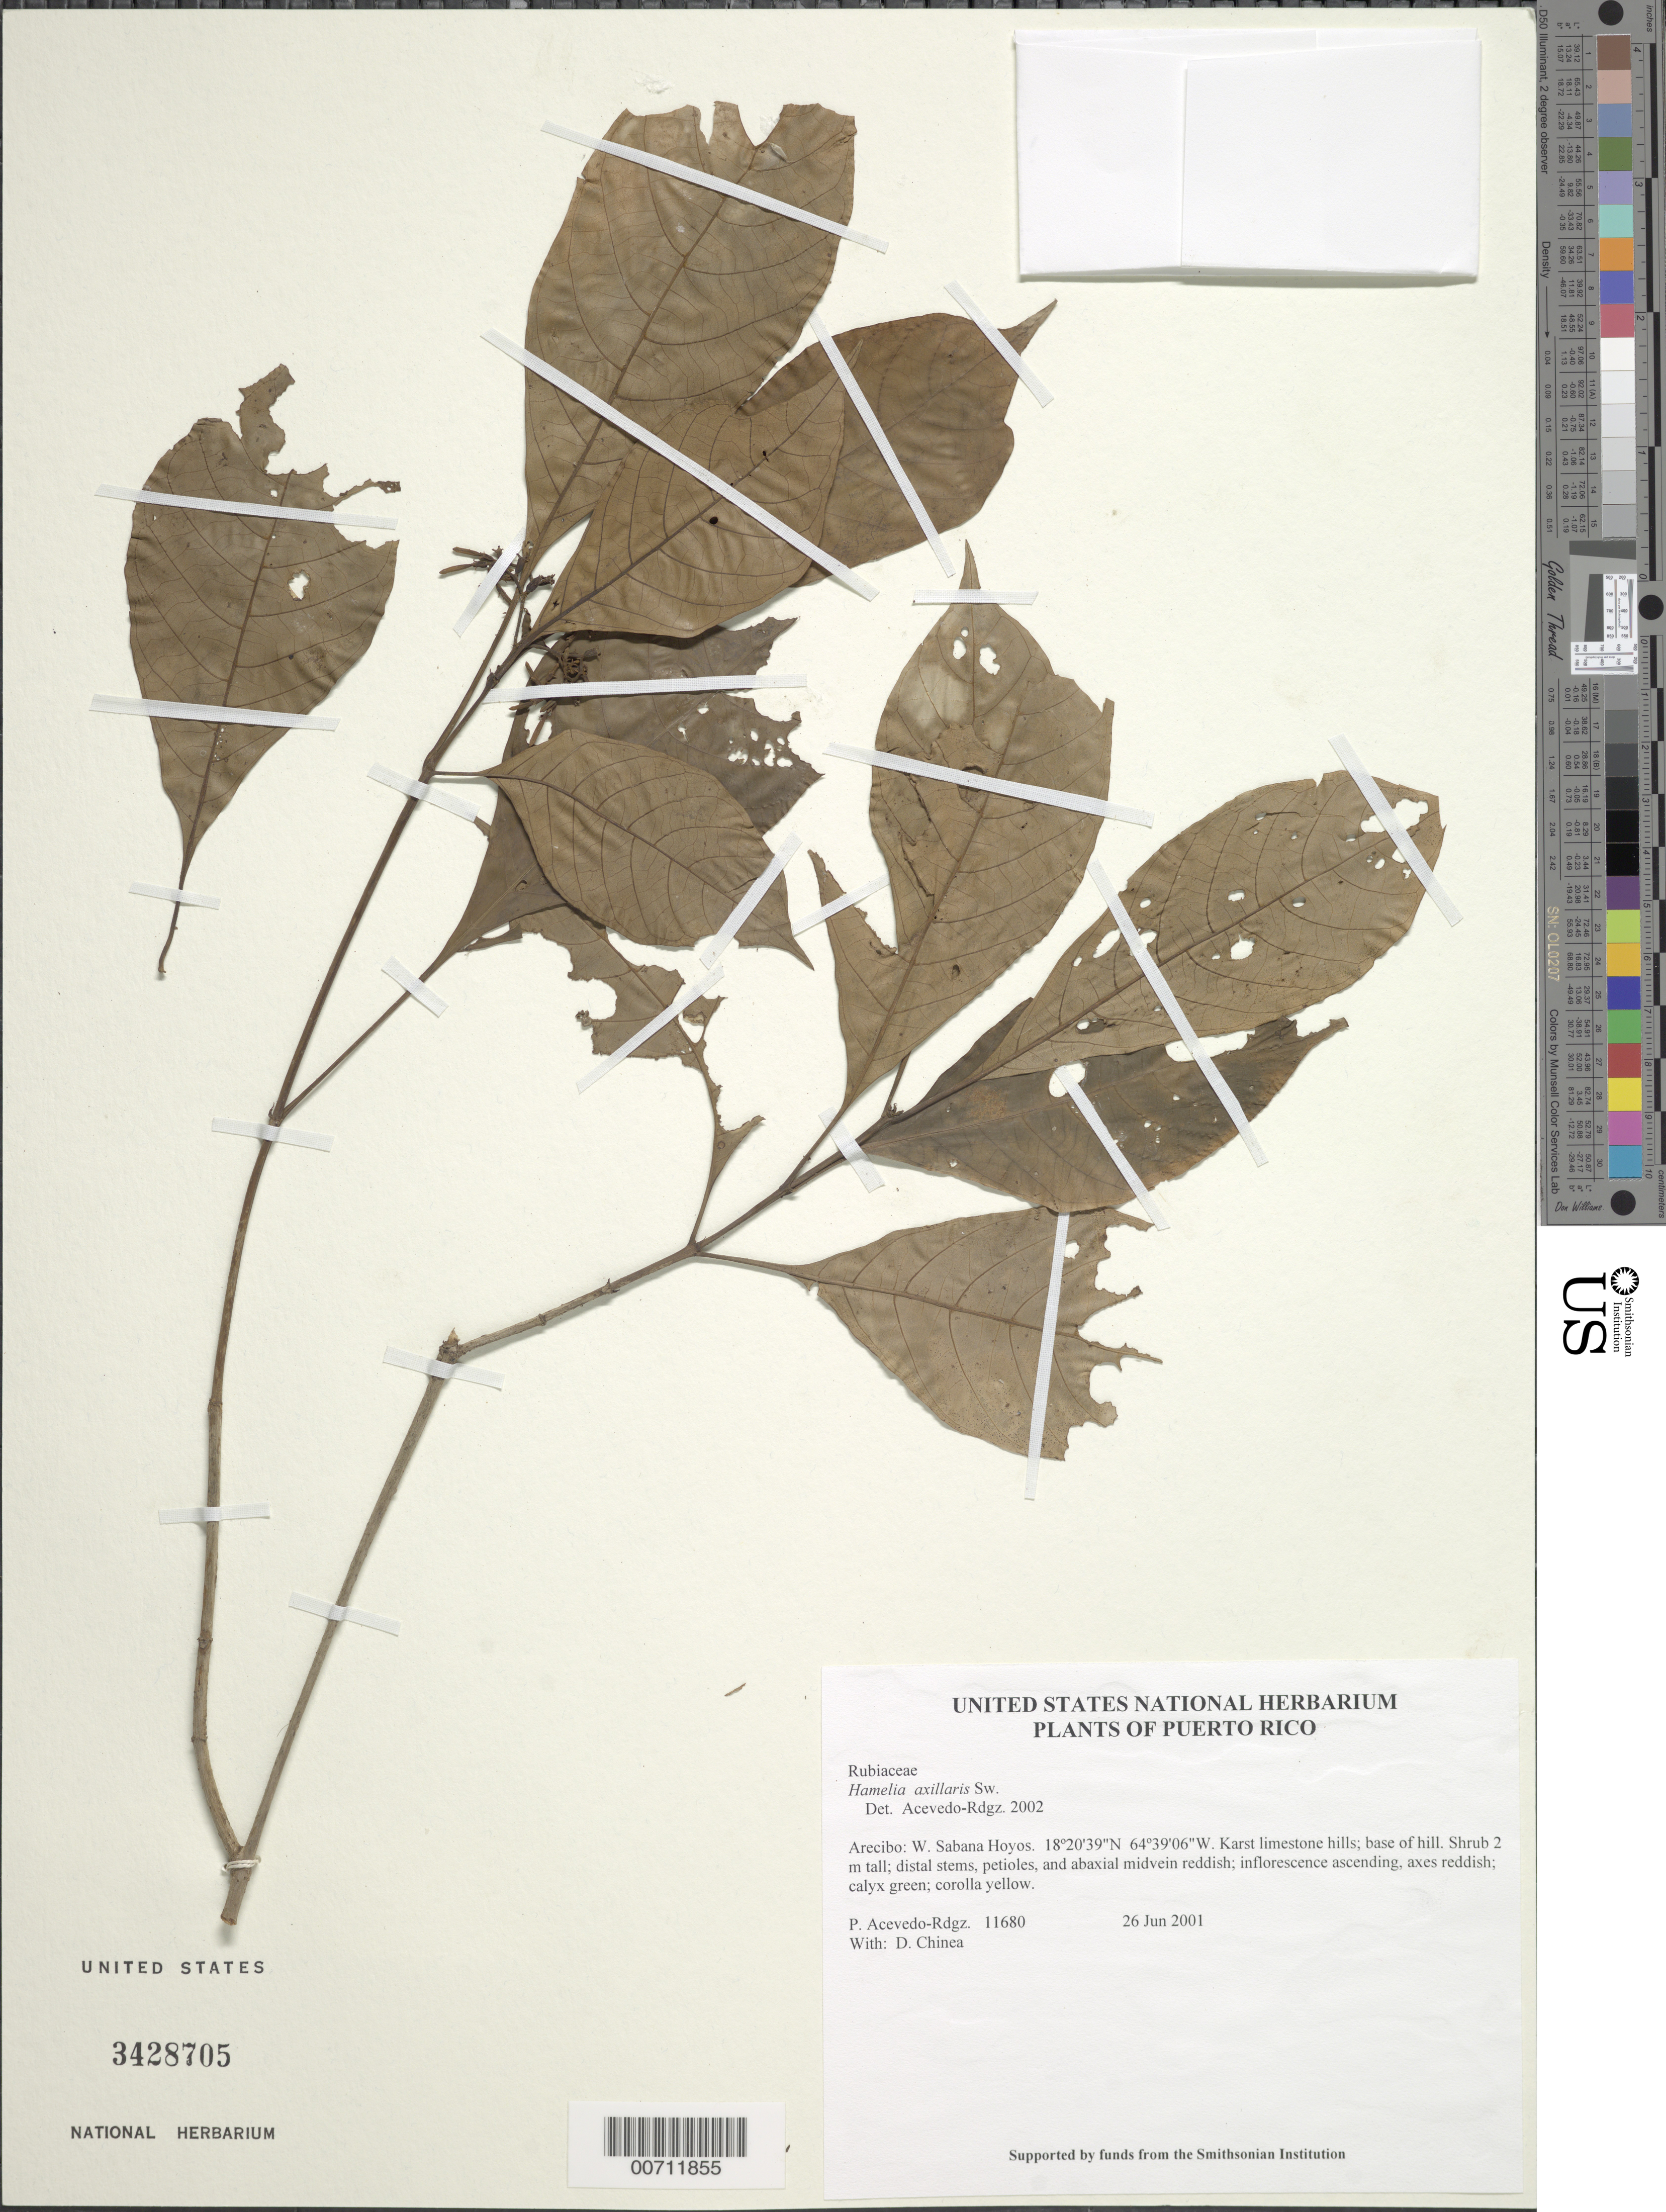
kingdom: Plantae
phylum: Tracheophyta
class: Magnoliopsida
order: Gentianales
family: Rubiaceae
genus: Hamelia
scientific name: Hamelia axillaris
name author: Sw.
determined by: Acevedo-Rodríguez, P., (BOT), Smithsonian Institution - National Museum of Natural History (UNITED STATES)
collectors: P. Acevedo-Rodr. & D. Chinea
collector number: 11680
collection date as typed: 26 Jun 2001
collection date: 2001-06-26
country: Puerto Rico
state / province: Arecibo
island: Puerto Rico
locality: Arecibo: W. Sabana Hoyos.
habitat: Karst limestone hills; base of hill.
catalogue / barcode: US 3428705